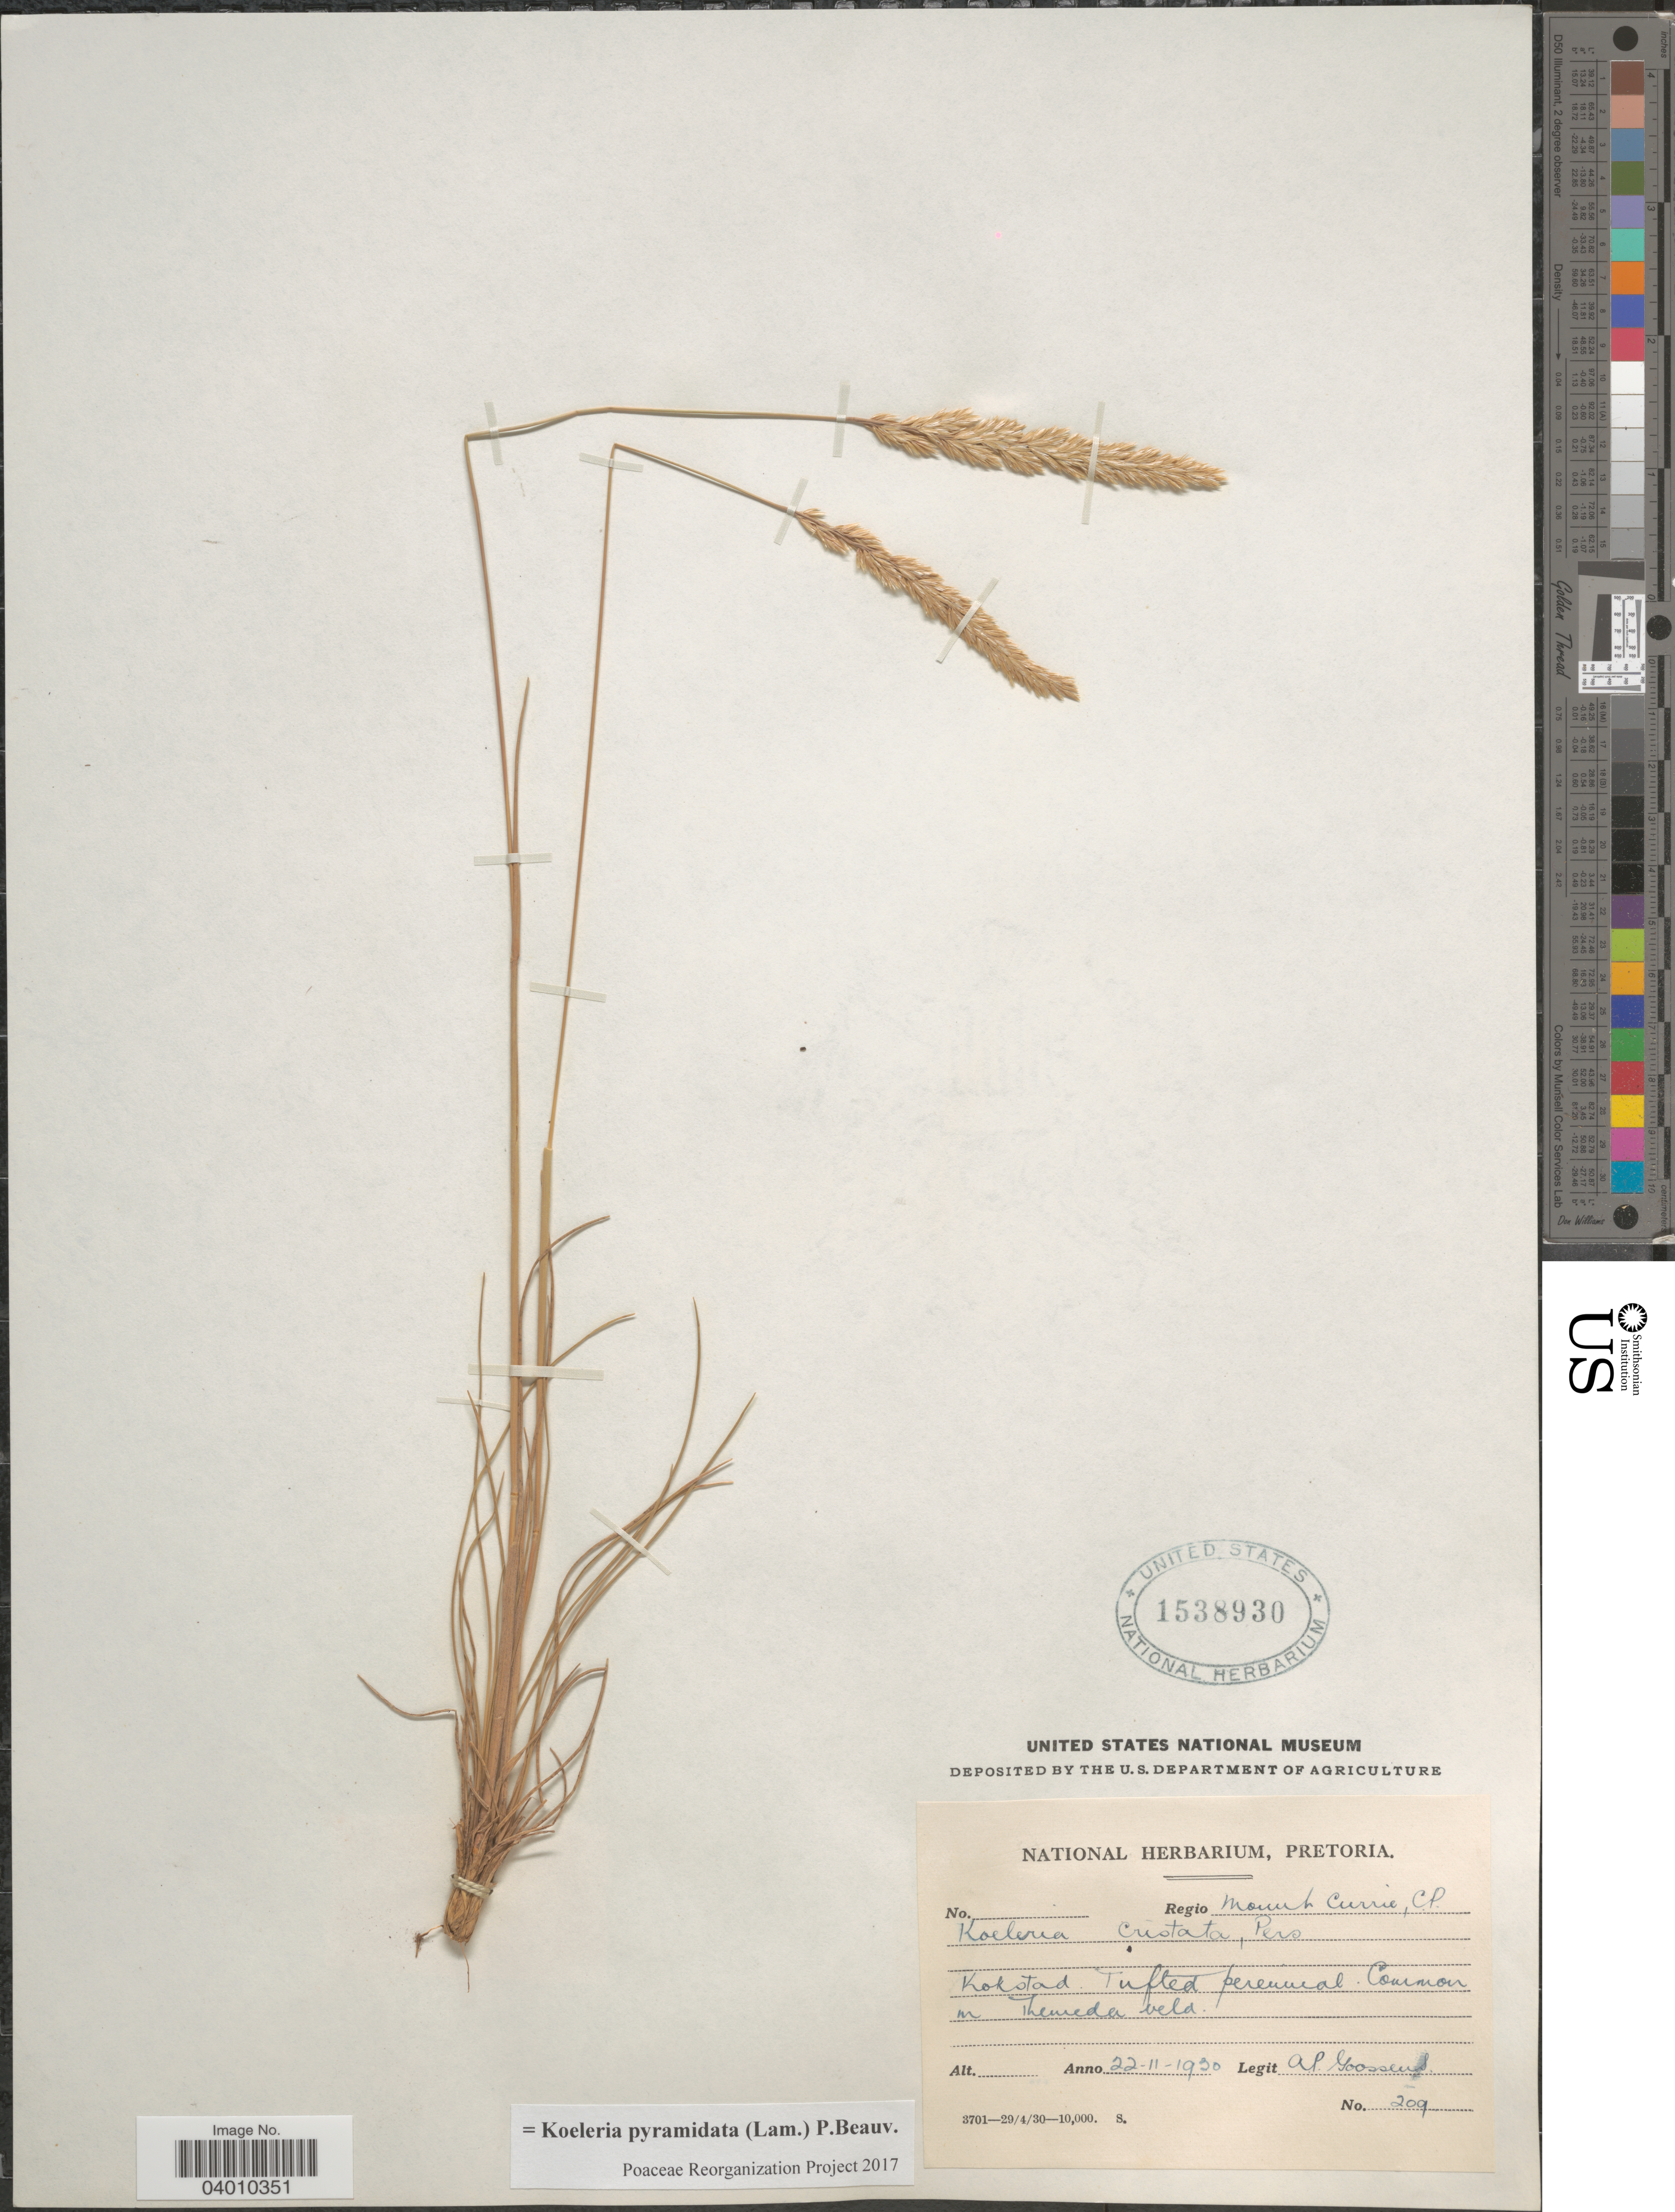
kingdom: Plantae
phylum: Tracheophyta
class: Liliopsida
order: Poales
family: Poaceae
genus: Koeleria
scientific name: Koeleria pyramidata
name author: (Lam.) P. Beauv.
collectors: A. P. G. Goossens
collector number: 209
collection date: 1930-11-22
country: South Africa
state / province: KwaZulu-Natal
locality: Regio Mount Currie. Kokstad.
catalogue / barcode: US 1538930